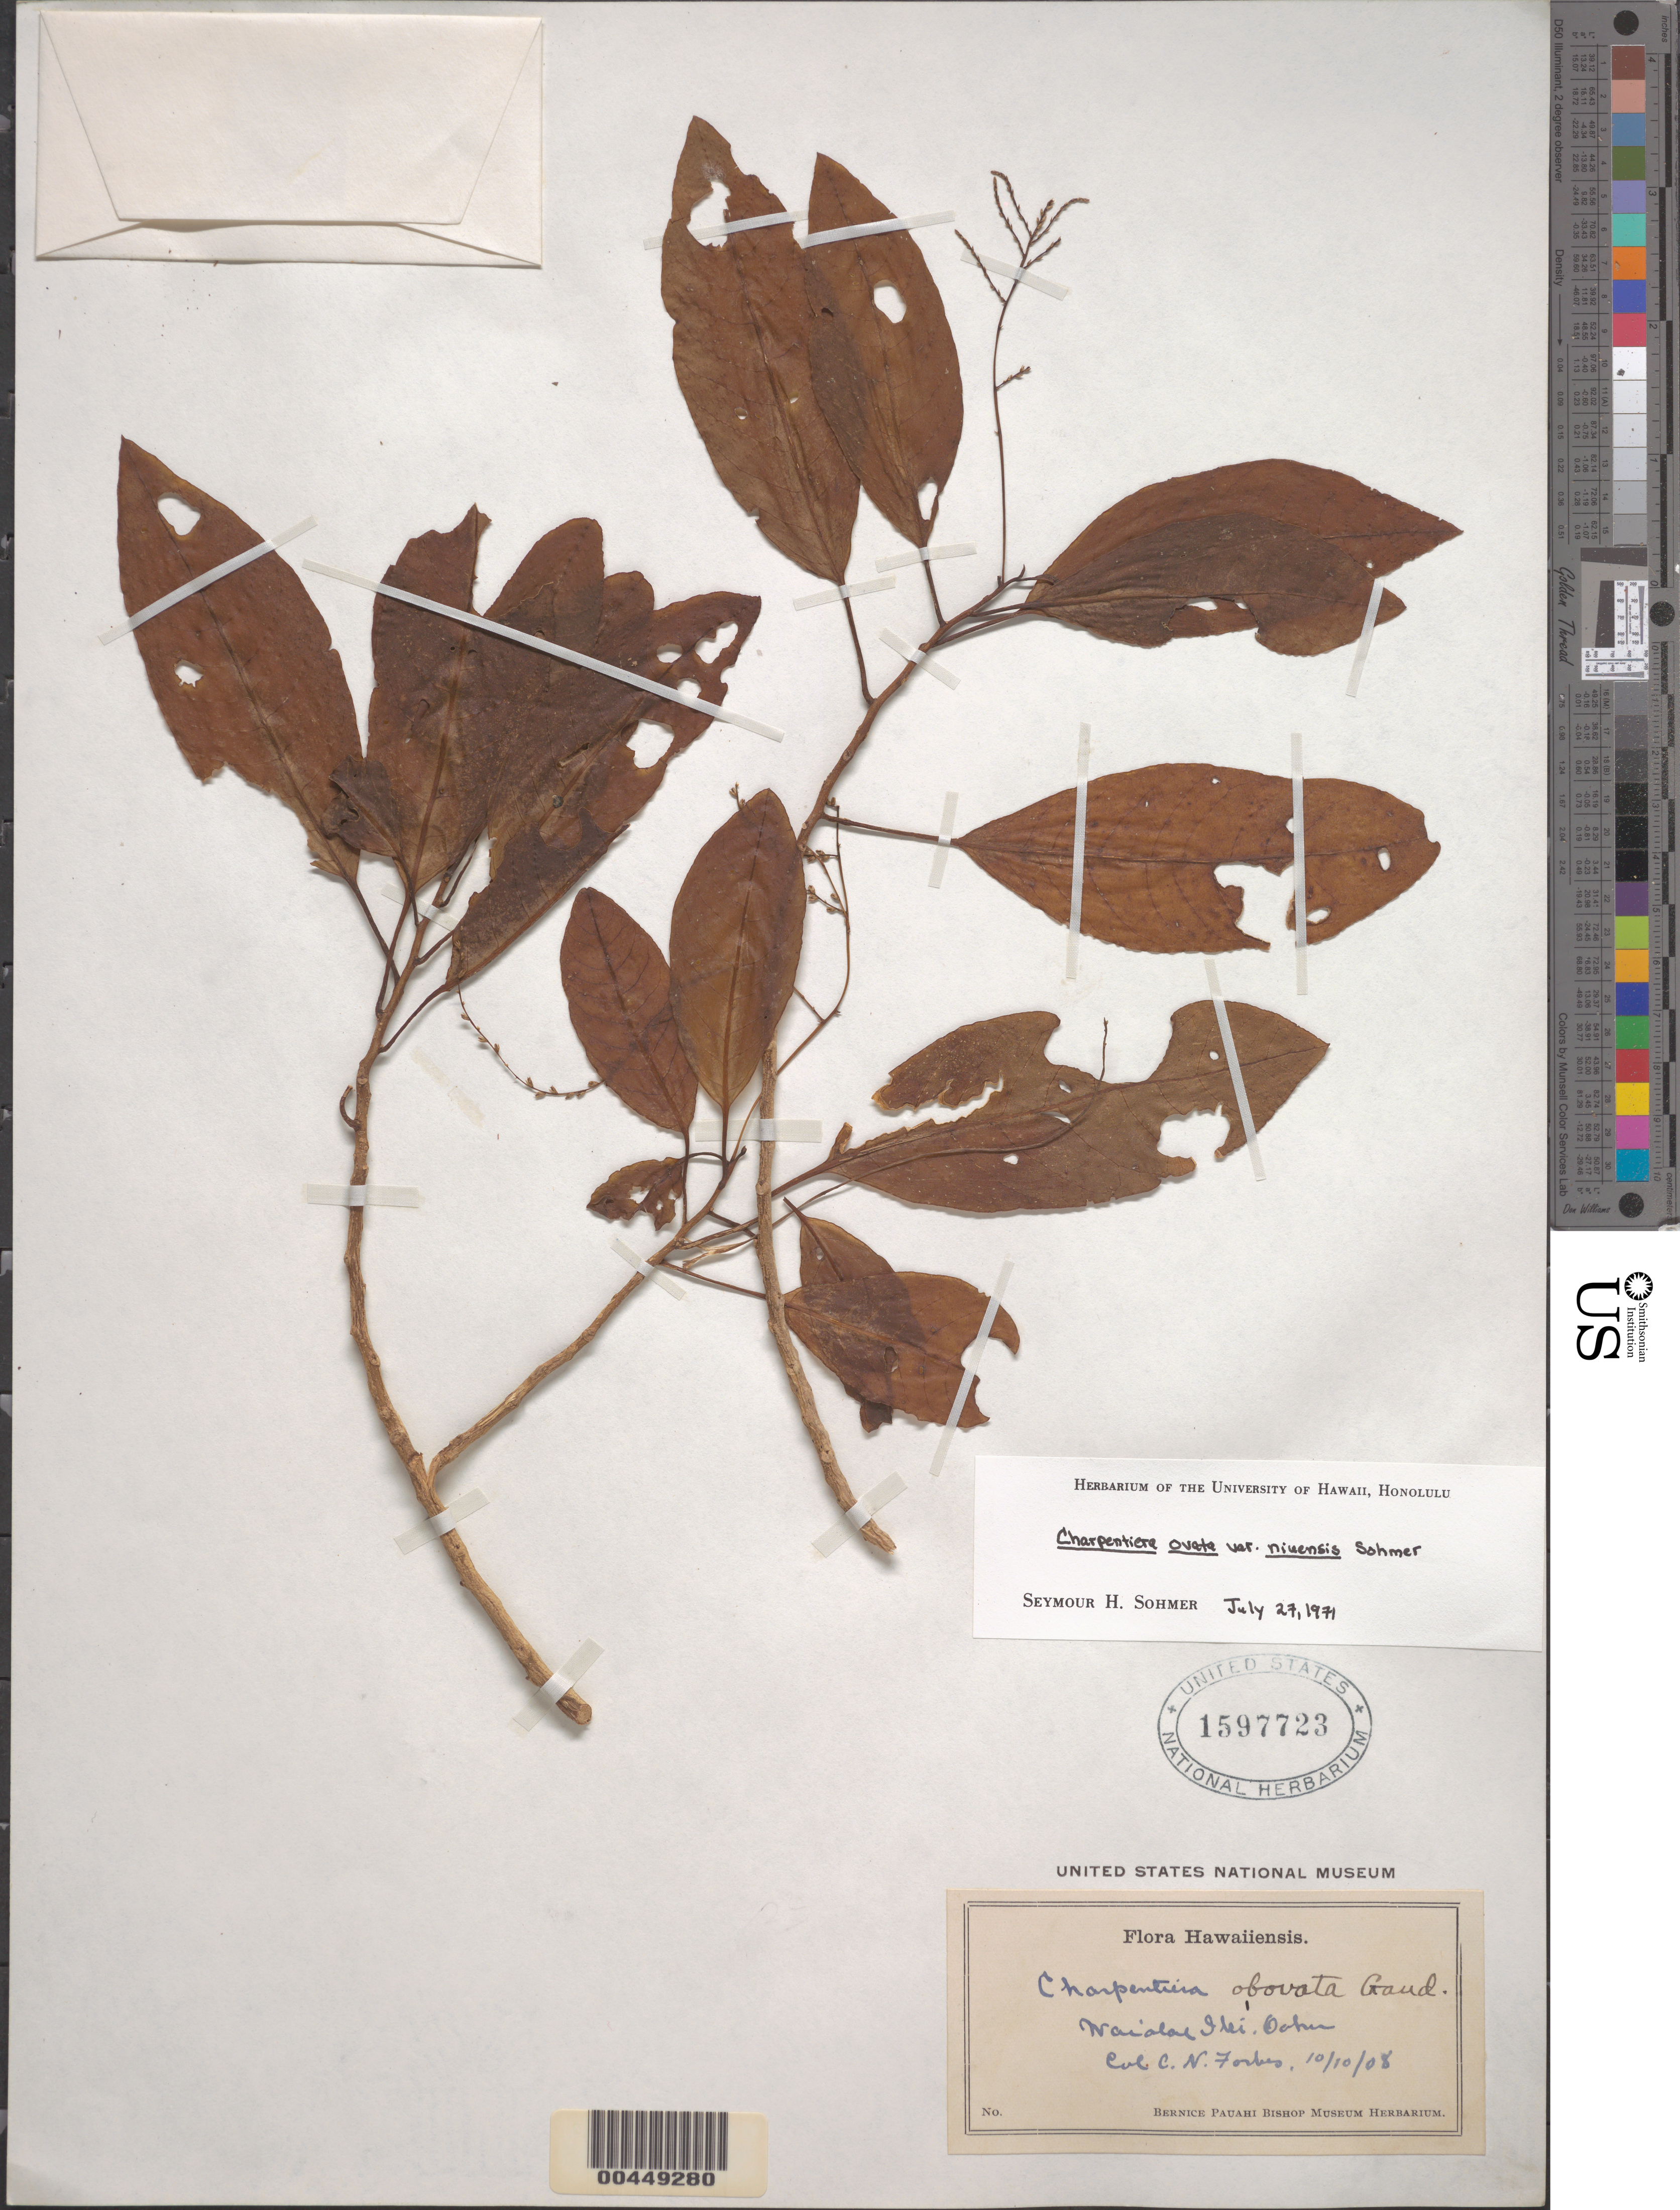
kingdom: Plantae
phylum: Tracheophyta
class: Magnoliopsida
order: Caryophyllales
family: Amaranthaceae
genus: Charpentiera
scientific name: Charpentiera ovata var. niuensis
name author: Sohmer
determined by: Sohmer, S. H.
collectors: C. N. Forbes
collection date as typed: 10 Oct 1908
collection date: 1908-10-10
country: United States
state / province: Hawaii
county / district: Honolulu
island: Oahu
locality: Waialae Iki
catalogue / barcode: US 1597723